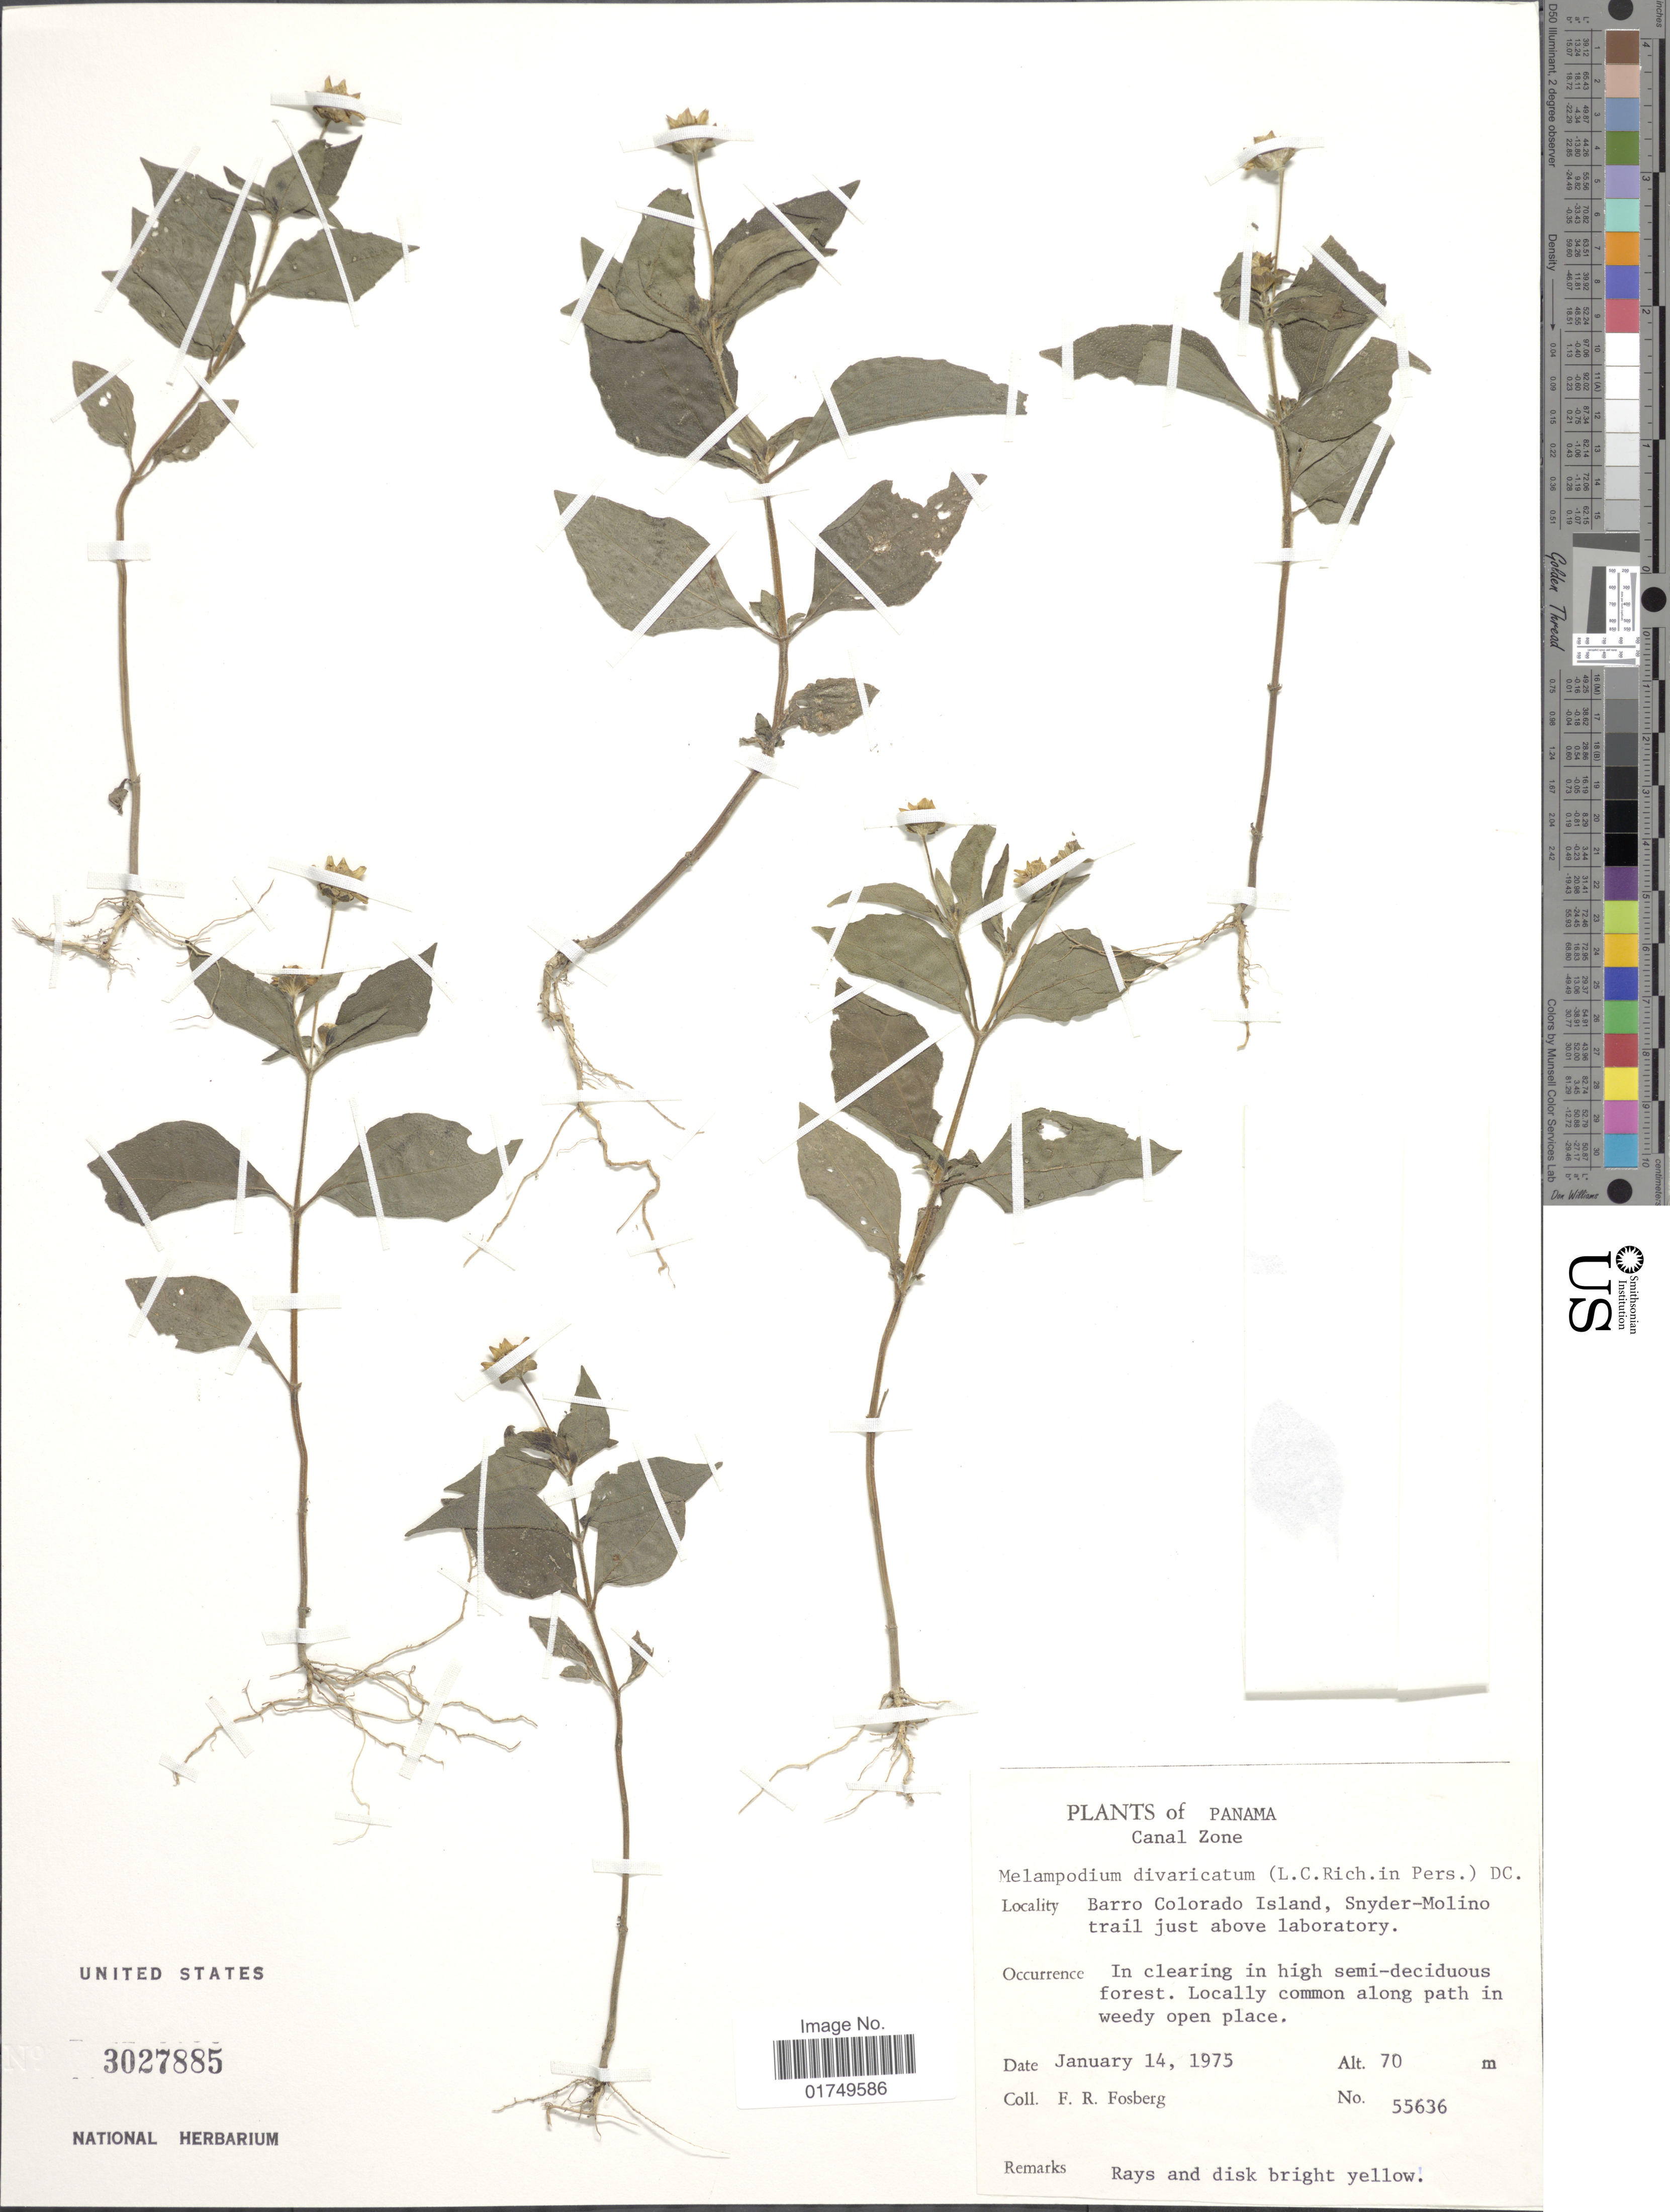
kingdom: Plantae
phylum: Tracheophyta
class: Magnoliopsida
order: Asterales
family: Asteraceae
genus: Melampodium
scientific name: Melampodium divaricatum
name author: (Rich.) DC.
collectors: F. R. Fosberg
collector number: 55636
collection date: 1975-01-14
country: Panama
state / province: Panamá Oeste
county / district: Canal Zone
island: Barro Colorado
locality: Canal Zone, Barro Colorado Island, Snyder-Molino trail just above laboratory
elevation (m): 70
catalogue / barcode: US 3027885